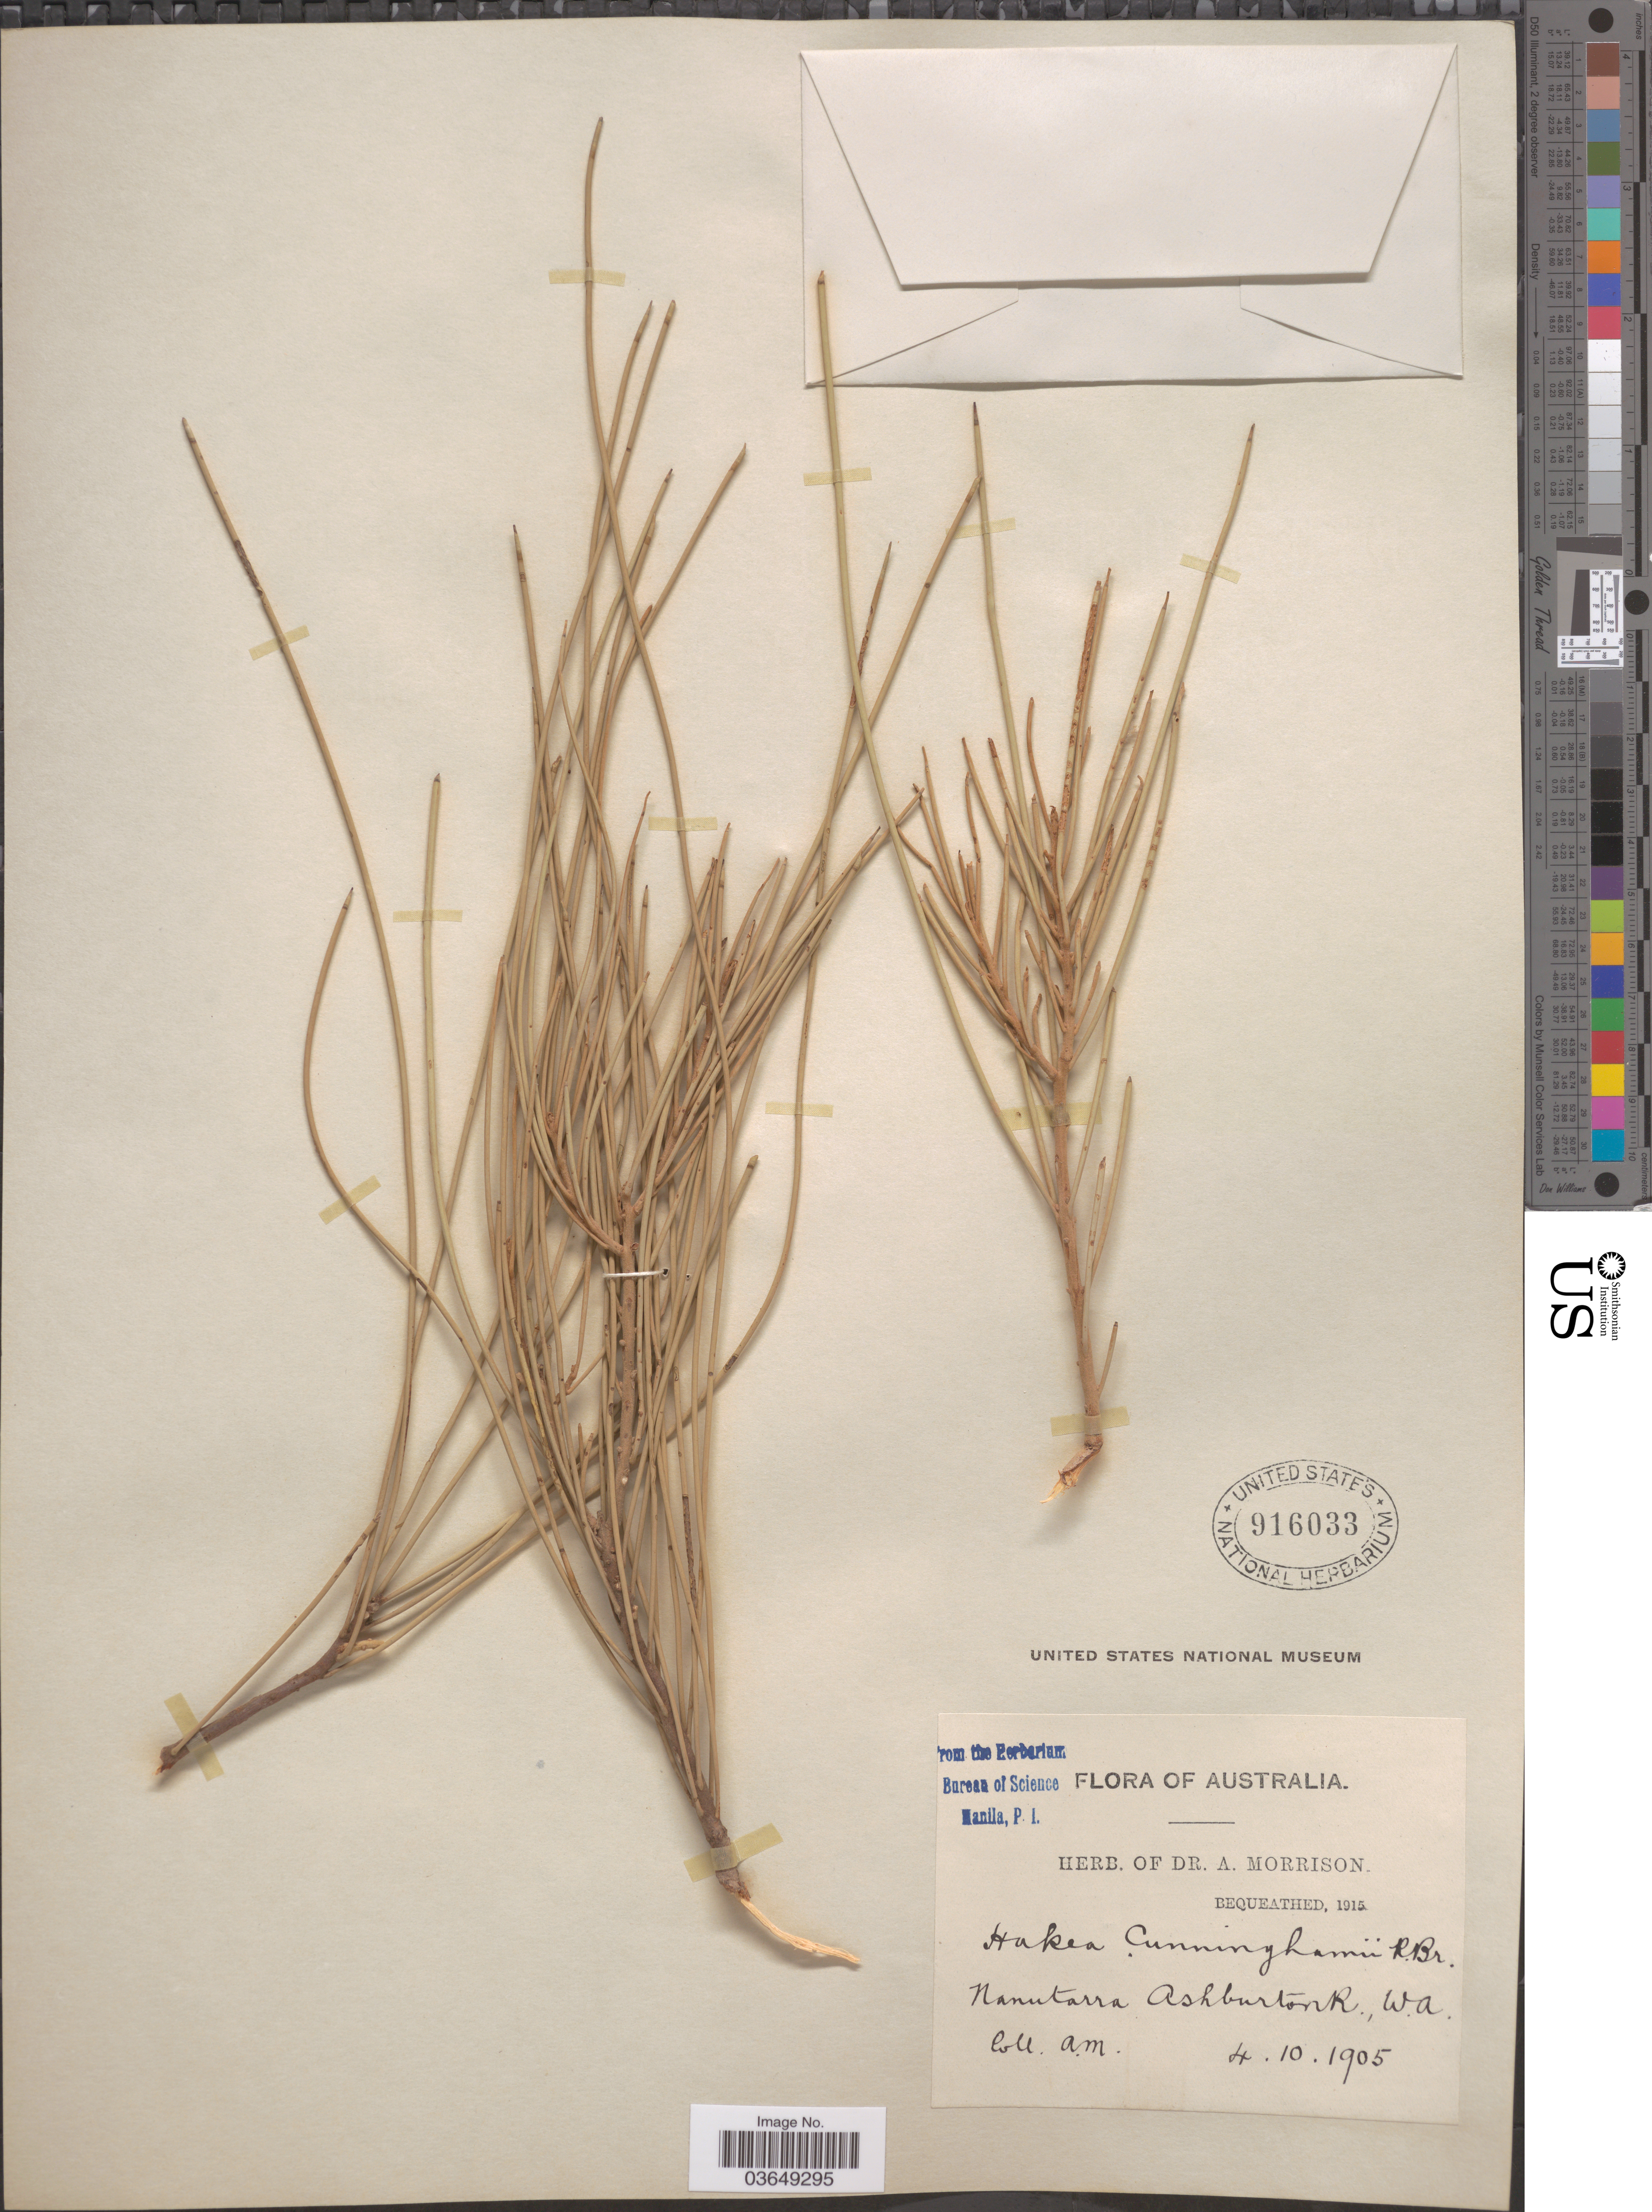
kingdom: Plantae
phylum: Tracheophyta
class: Magnoliopsida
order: Proteales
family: Proteaceae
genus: Hakea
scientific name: Hakea cunninghamii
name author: R. Br.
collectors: A. Morrison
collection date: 1905-10-04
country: Australia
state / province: Western Australia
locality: Nanutarra Ashburton R.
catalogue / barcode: US 916033